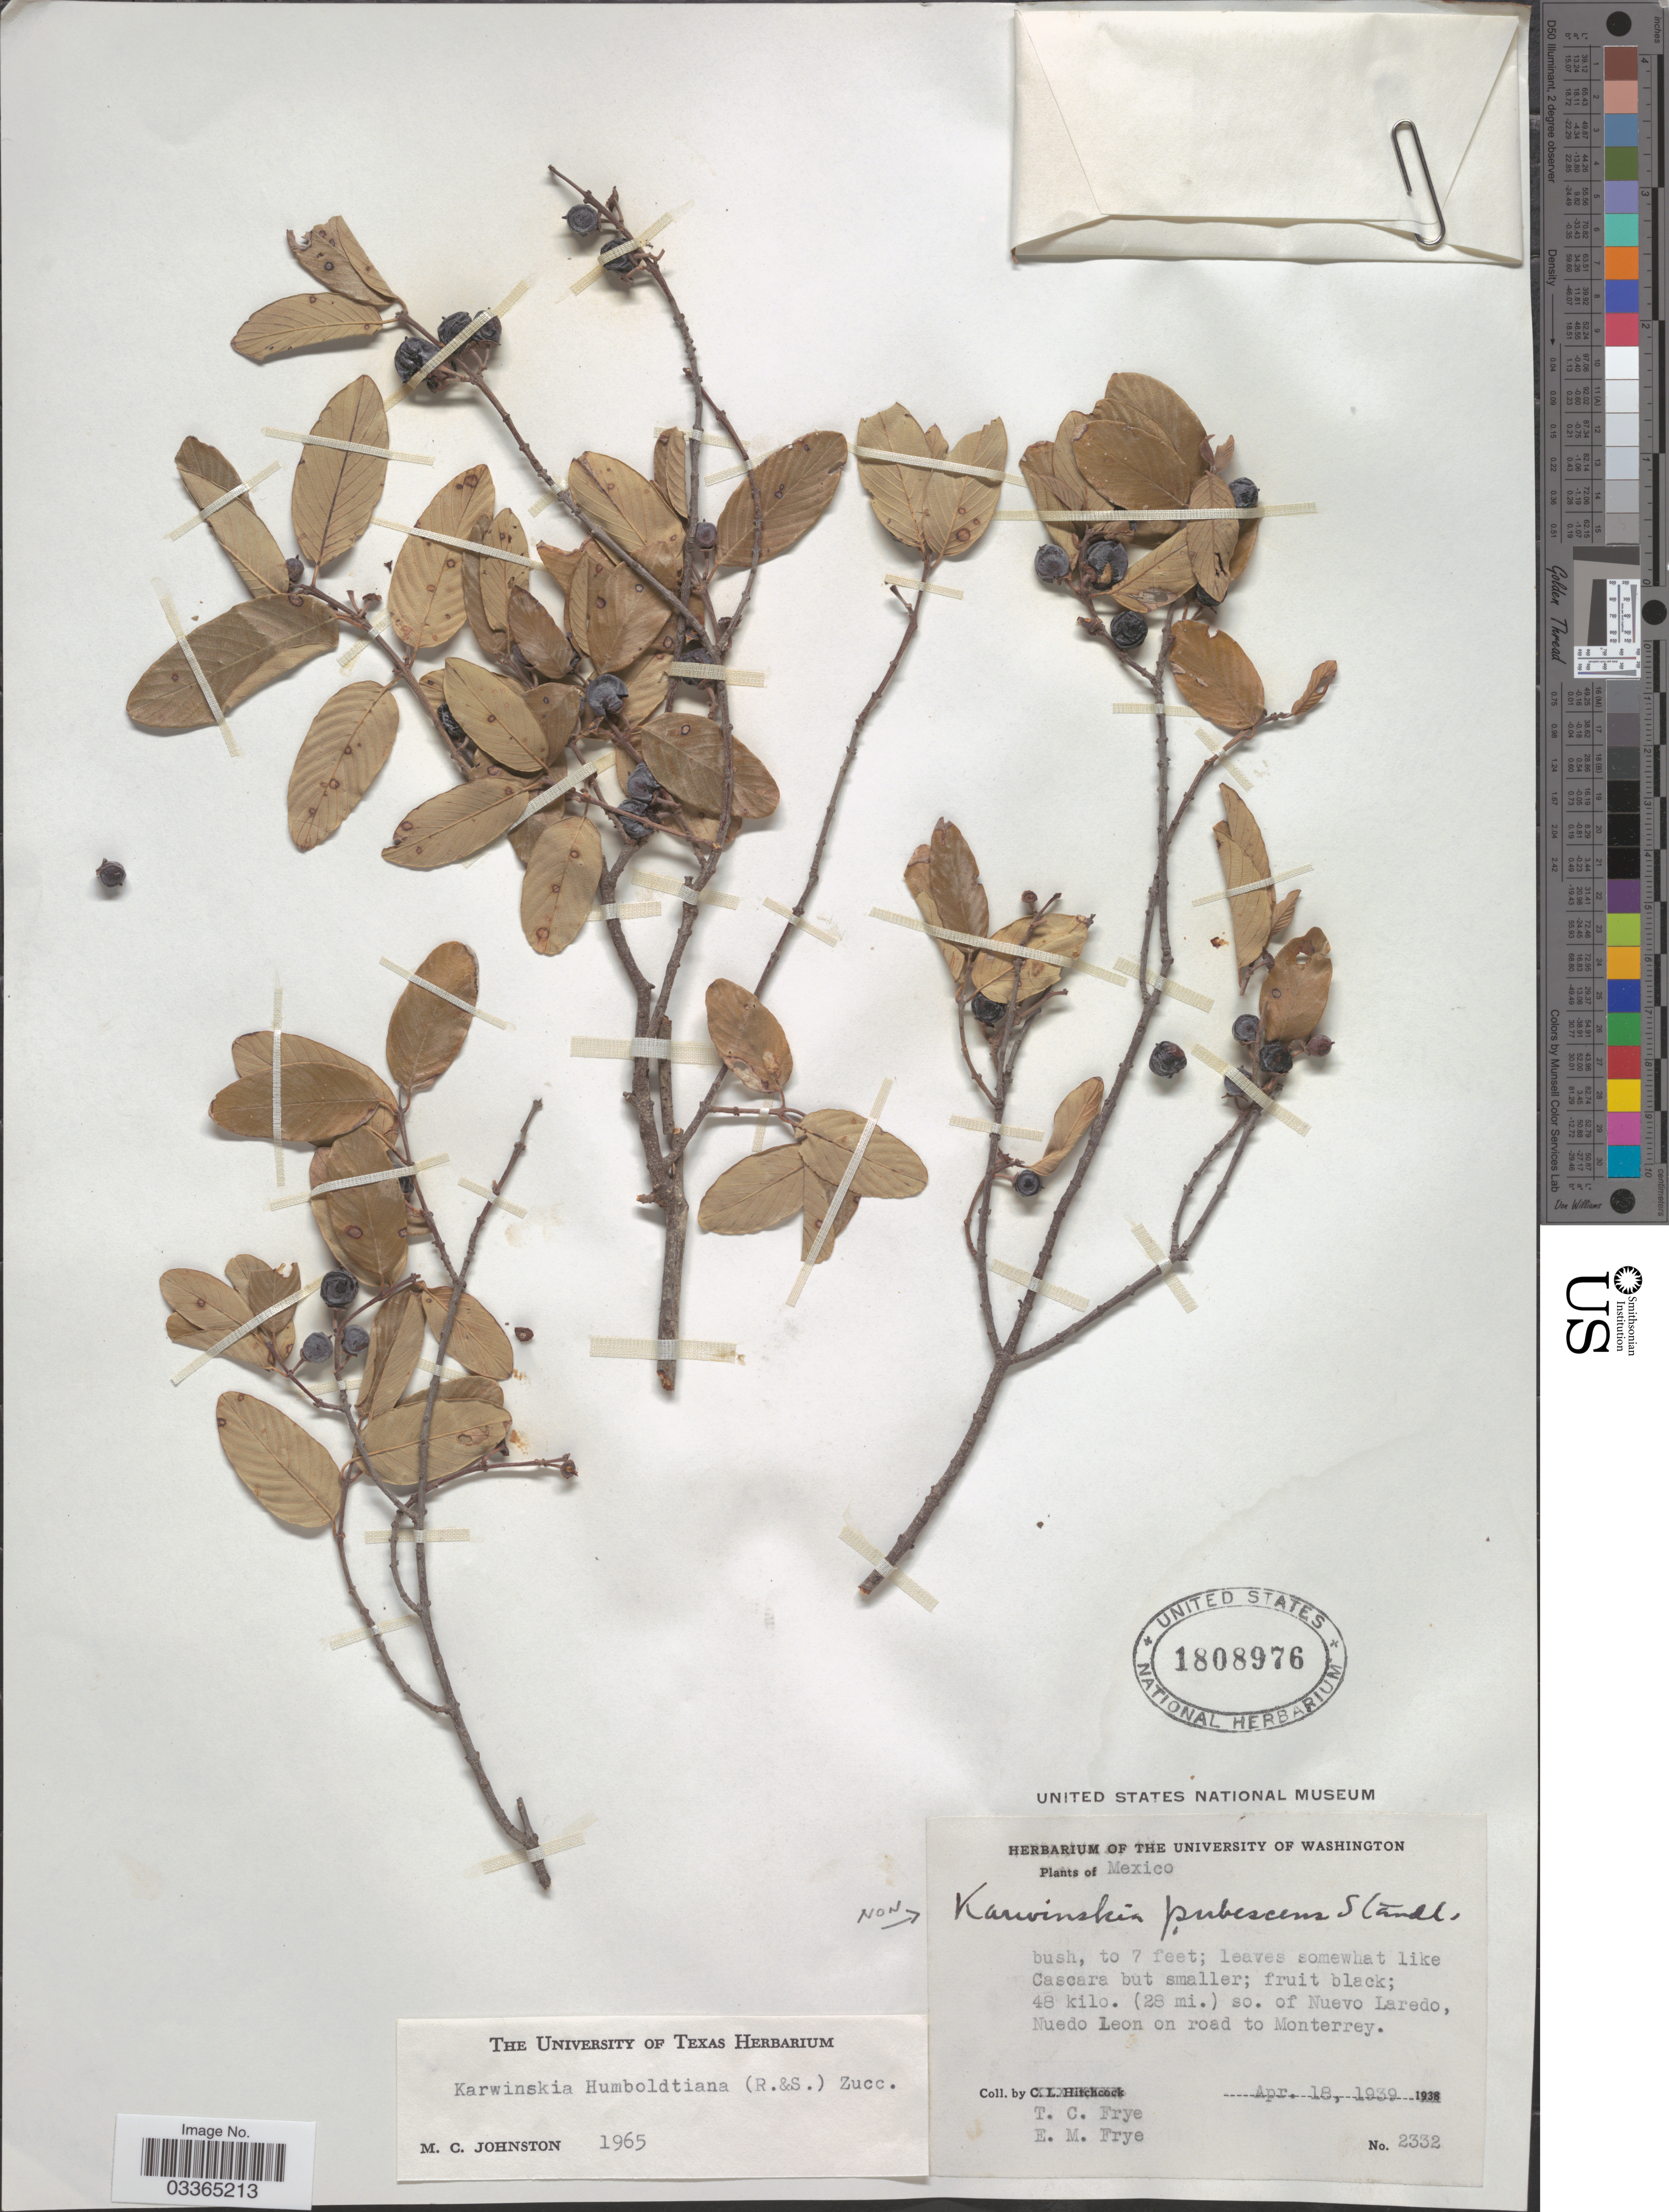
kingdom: Plantae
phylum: Tracheophyta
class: Magnoliopsida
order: Rosales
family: Rhamnaceae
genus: Karwinskia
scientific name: Karwinskia humboldtiana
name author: (Schult.) Zucc.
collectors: T. C. Frye & E. Frye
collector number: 2332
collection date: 1939-04-18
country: Mexico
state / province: Nuevo León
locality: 40 kilo. (28 mi.) so. of Nuevo Laredo, Nuevo Leon on road to Monterrey.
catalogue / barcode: US 1808976